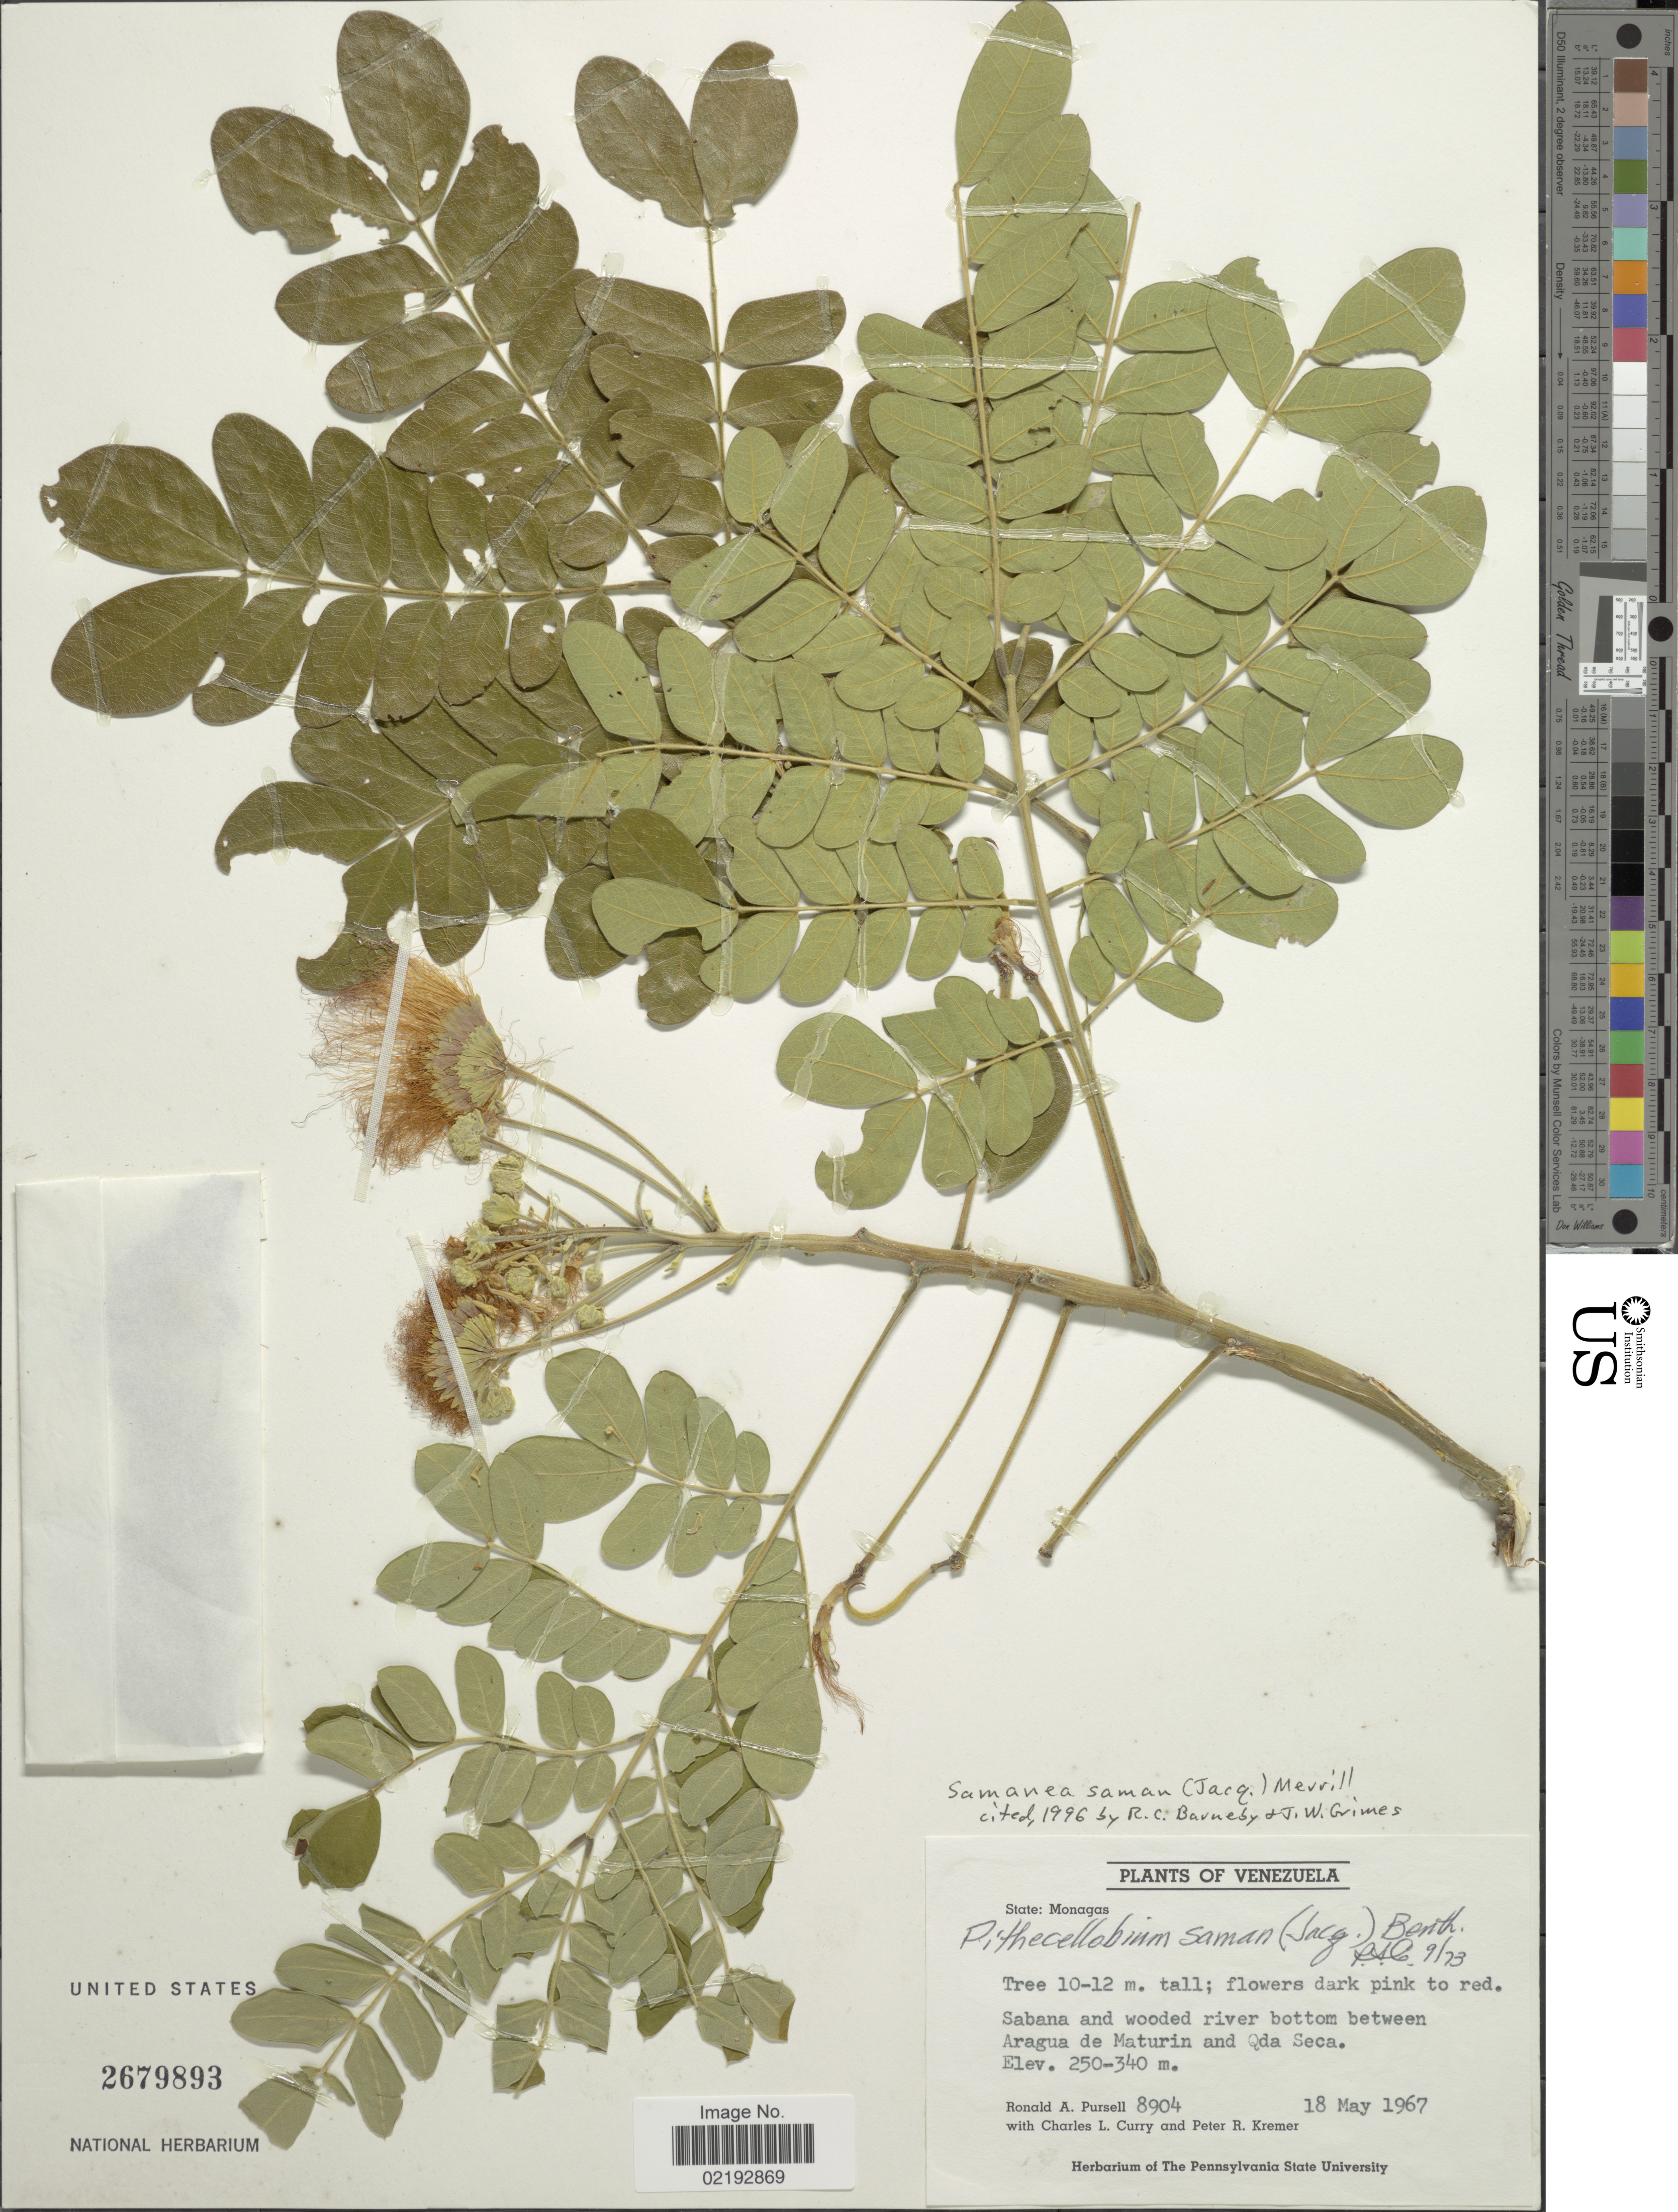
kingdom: Plantae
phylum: Tracheophyta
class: Magnoliopsida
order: Fabales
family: Fabaceae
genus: Samanea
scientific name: Samanea saman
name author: (Jacq.) Merr.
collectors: R. A. Pursell, C. L. Curry & P. Kremer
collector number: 8904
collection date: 1967-05-18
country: Venezuela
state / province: Aragua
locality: Sabana and wooded river bottom between Aragua de Maturin and Qda Seca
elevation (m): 250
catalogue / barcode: US 2679893